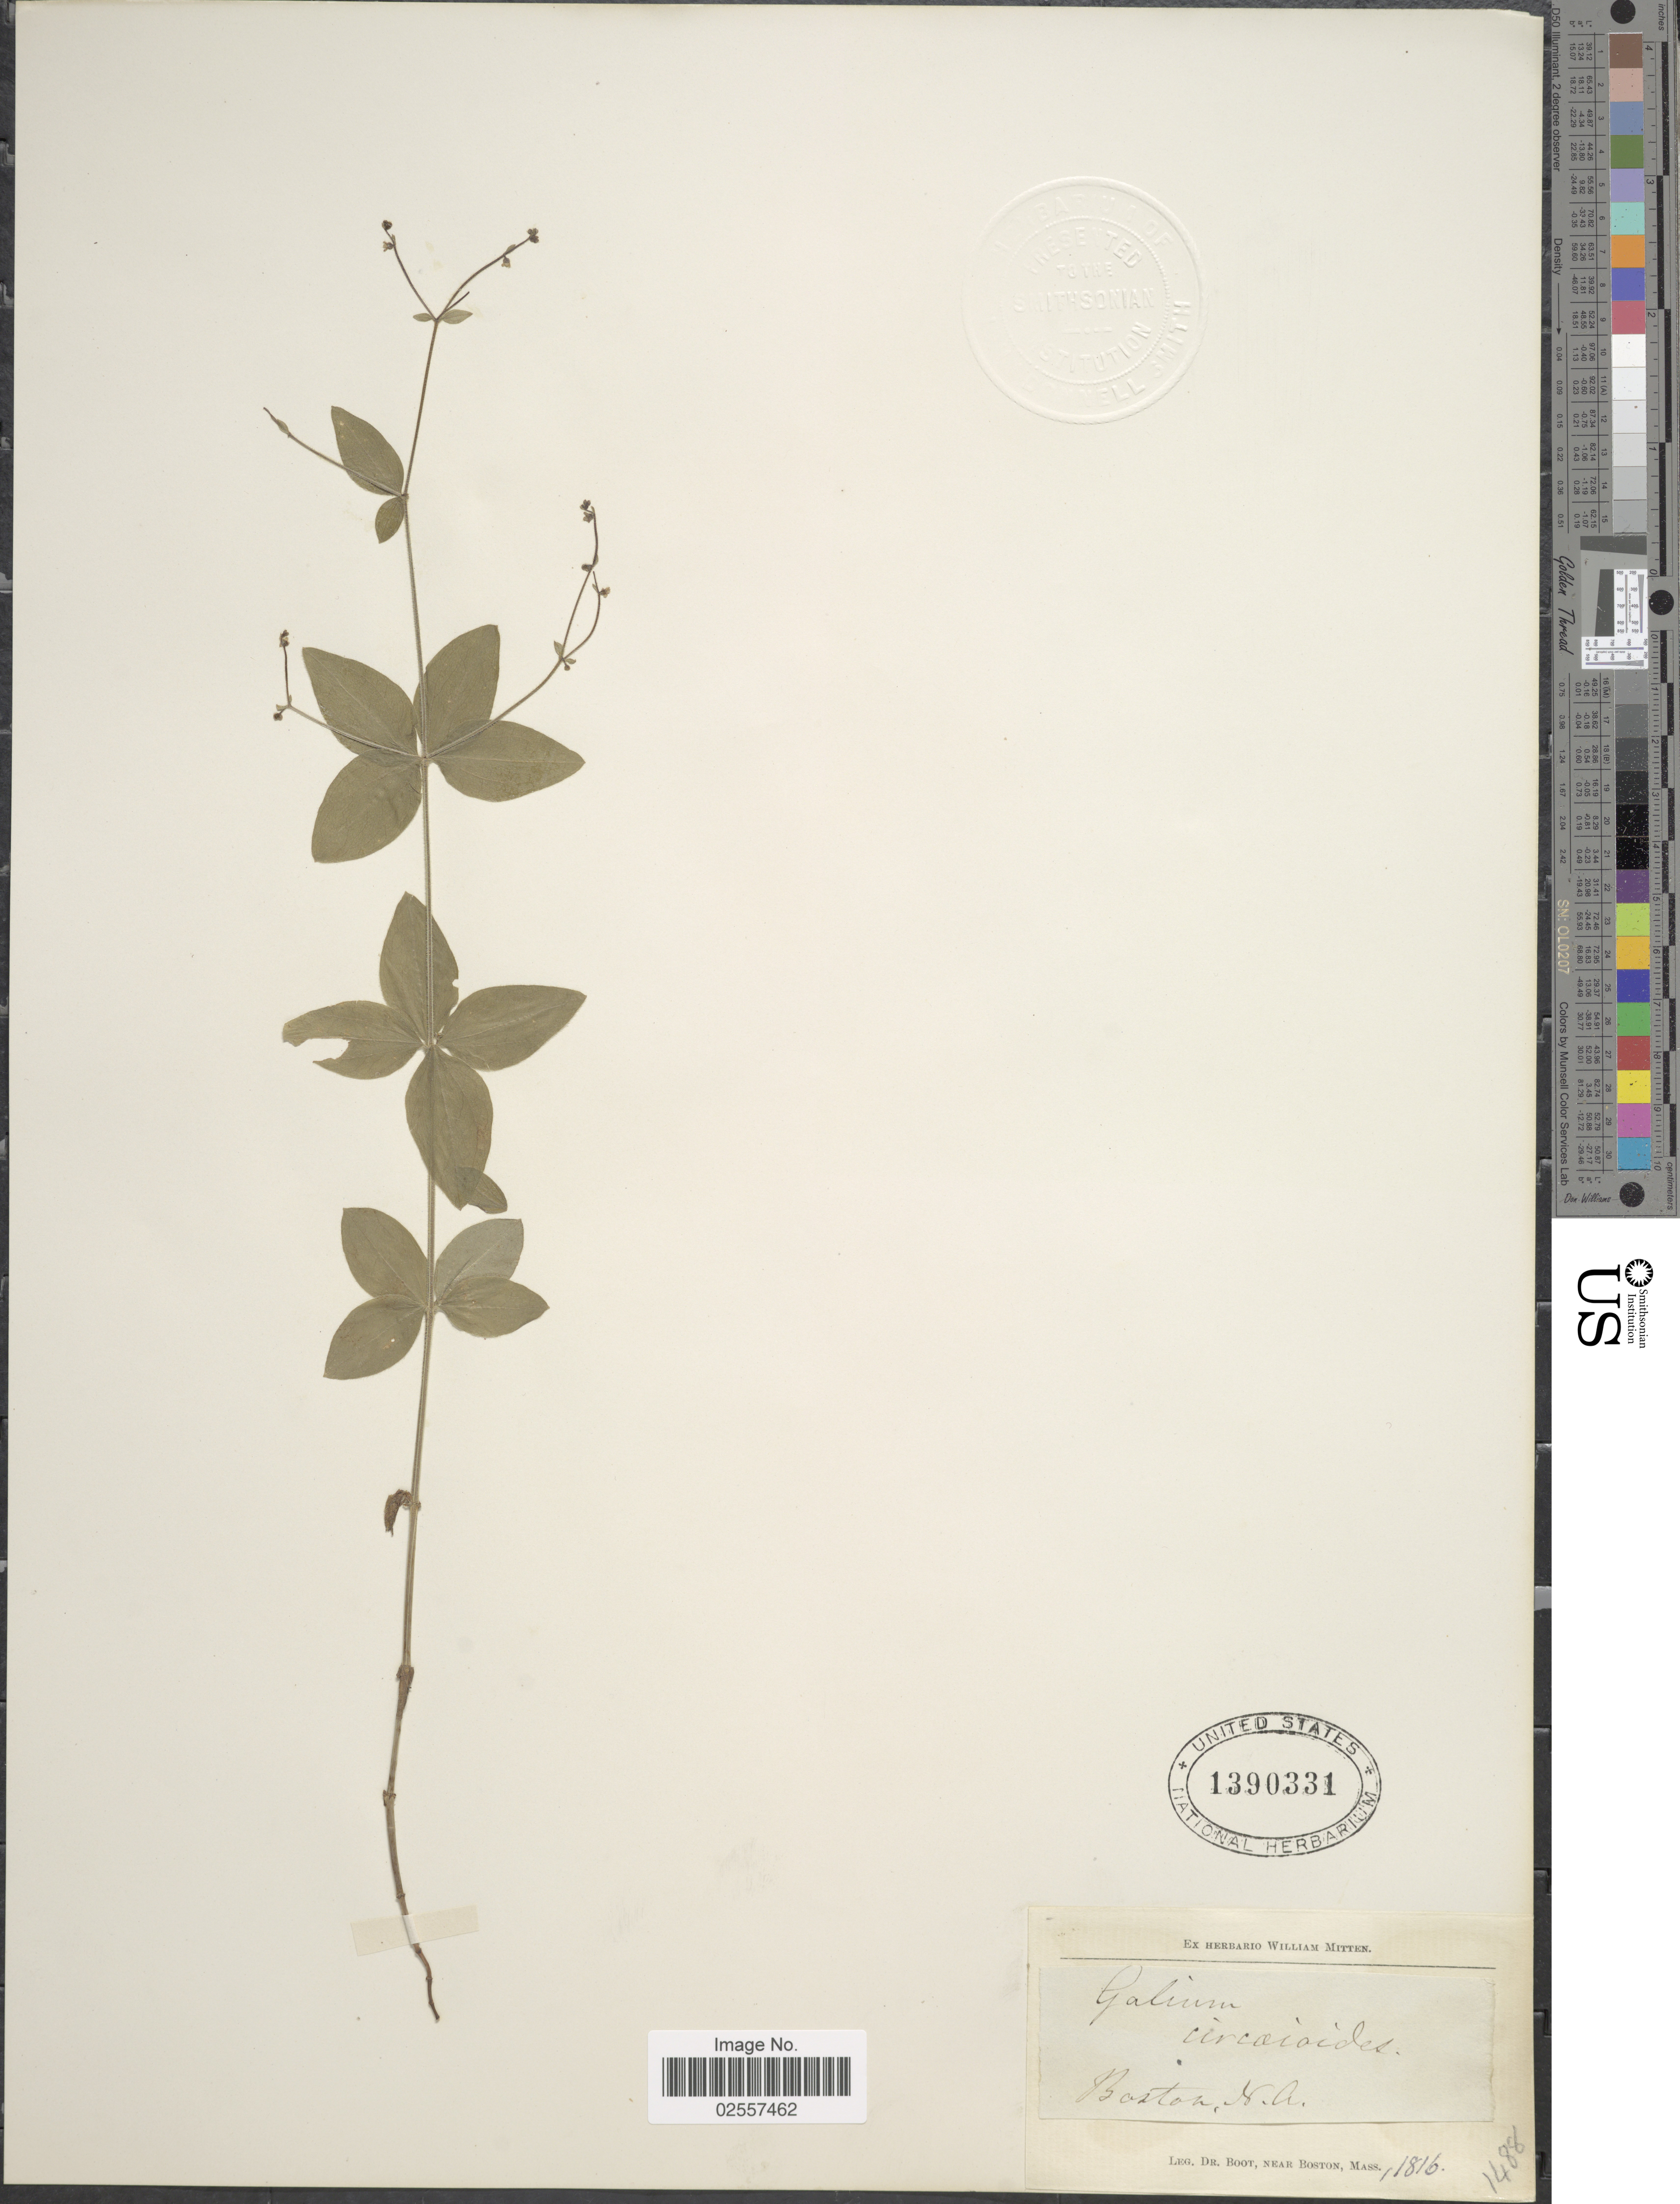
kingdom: Plantae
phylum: Tracheophyta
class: Magnoliopsida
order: Gentianales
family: Rubiaceae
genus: Galium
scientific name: Galium circaezans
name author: Michx.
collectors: Boot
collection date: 1816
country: United States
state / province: Massachusetts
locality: Near Boston, Boston, N. A.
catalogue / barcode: US 1390331